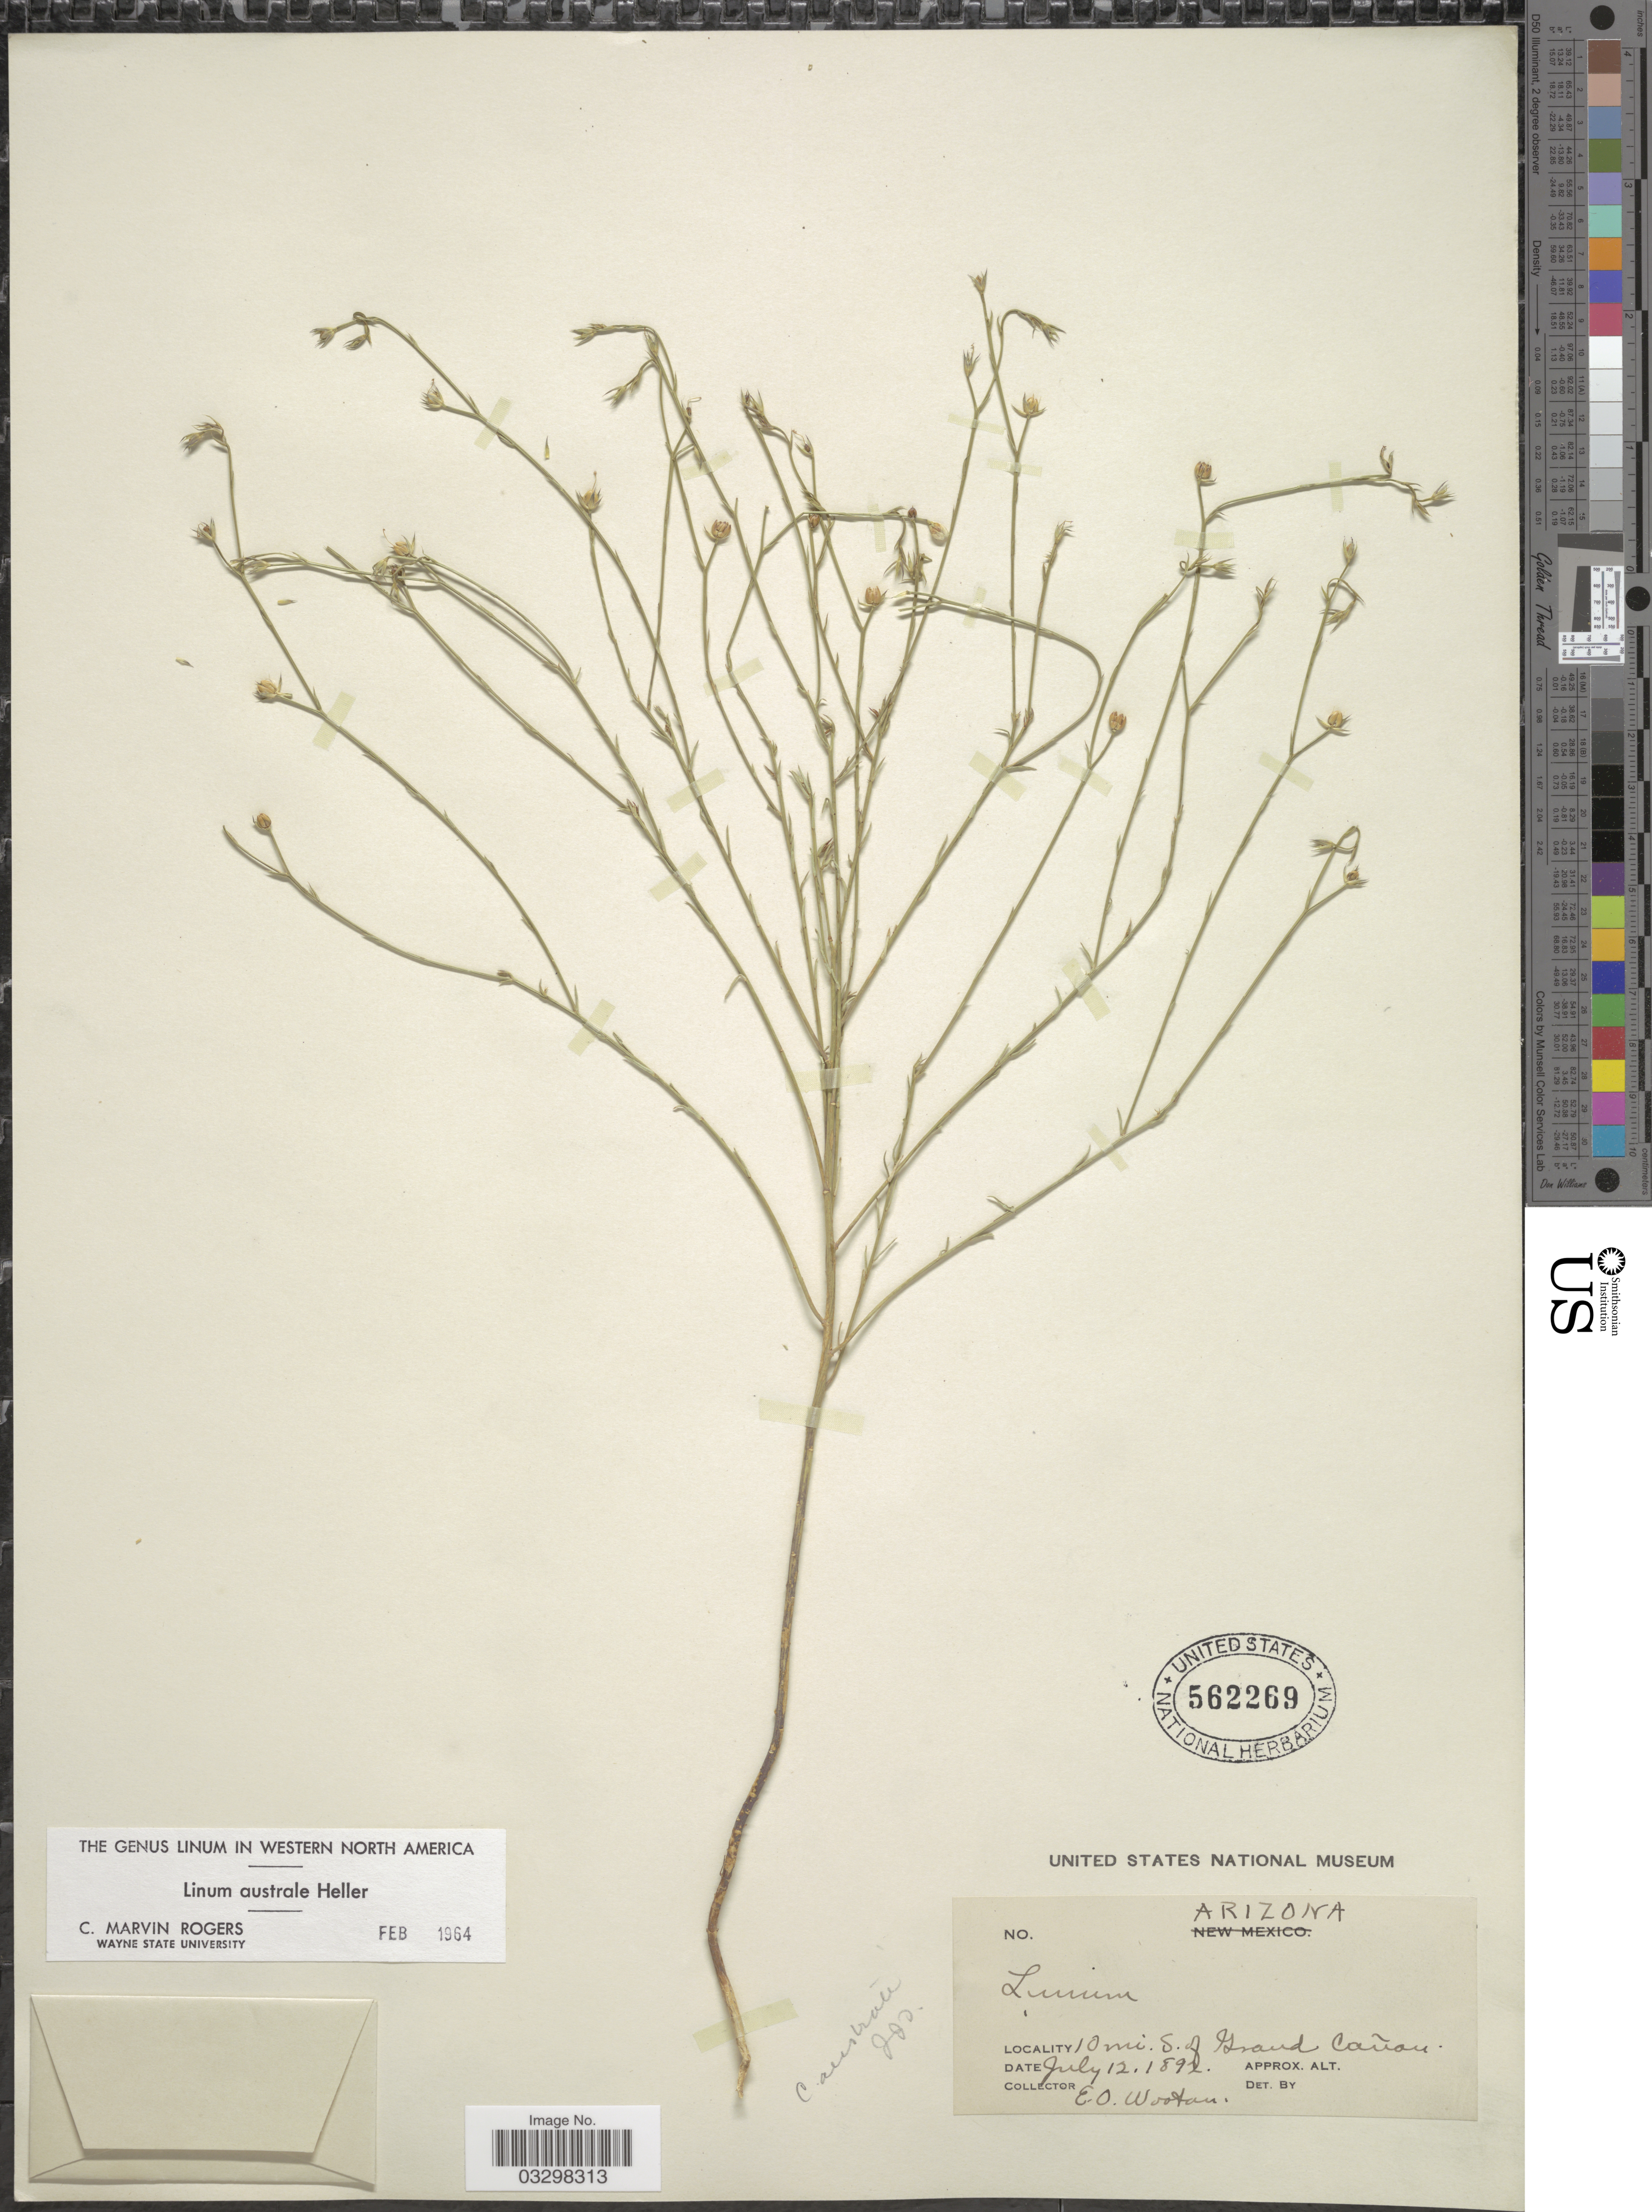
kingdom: Plantae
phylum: Tracheophyta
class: Magnoliopsida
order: Malpighiales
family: Linaceae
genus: Linum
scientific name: Linum australe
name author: A. Heller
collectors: E. O. Wooton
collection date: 1892-07-12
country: United States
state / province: Arizona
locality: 10 mi. S. of Grand Cañon.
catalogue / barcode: US 562269